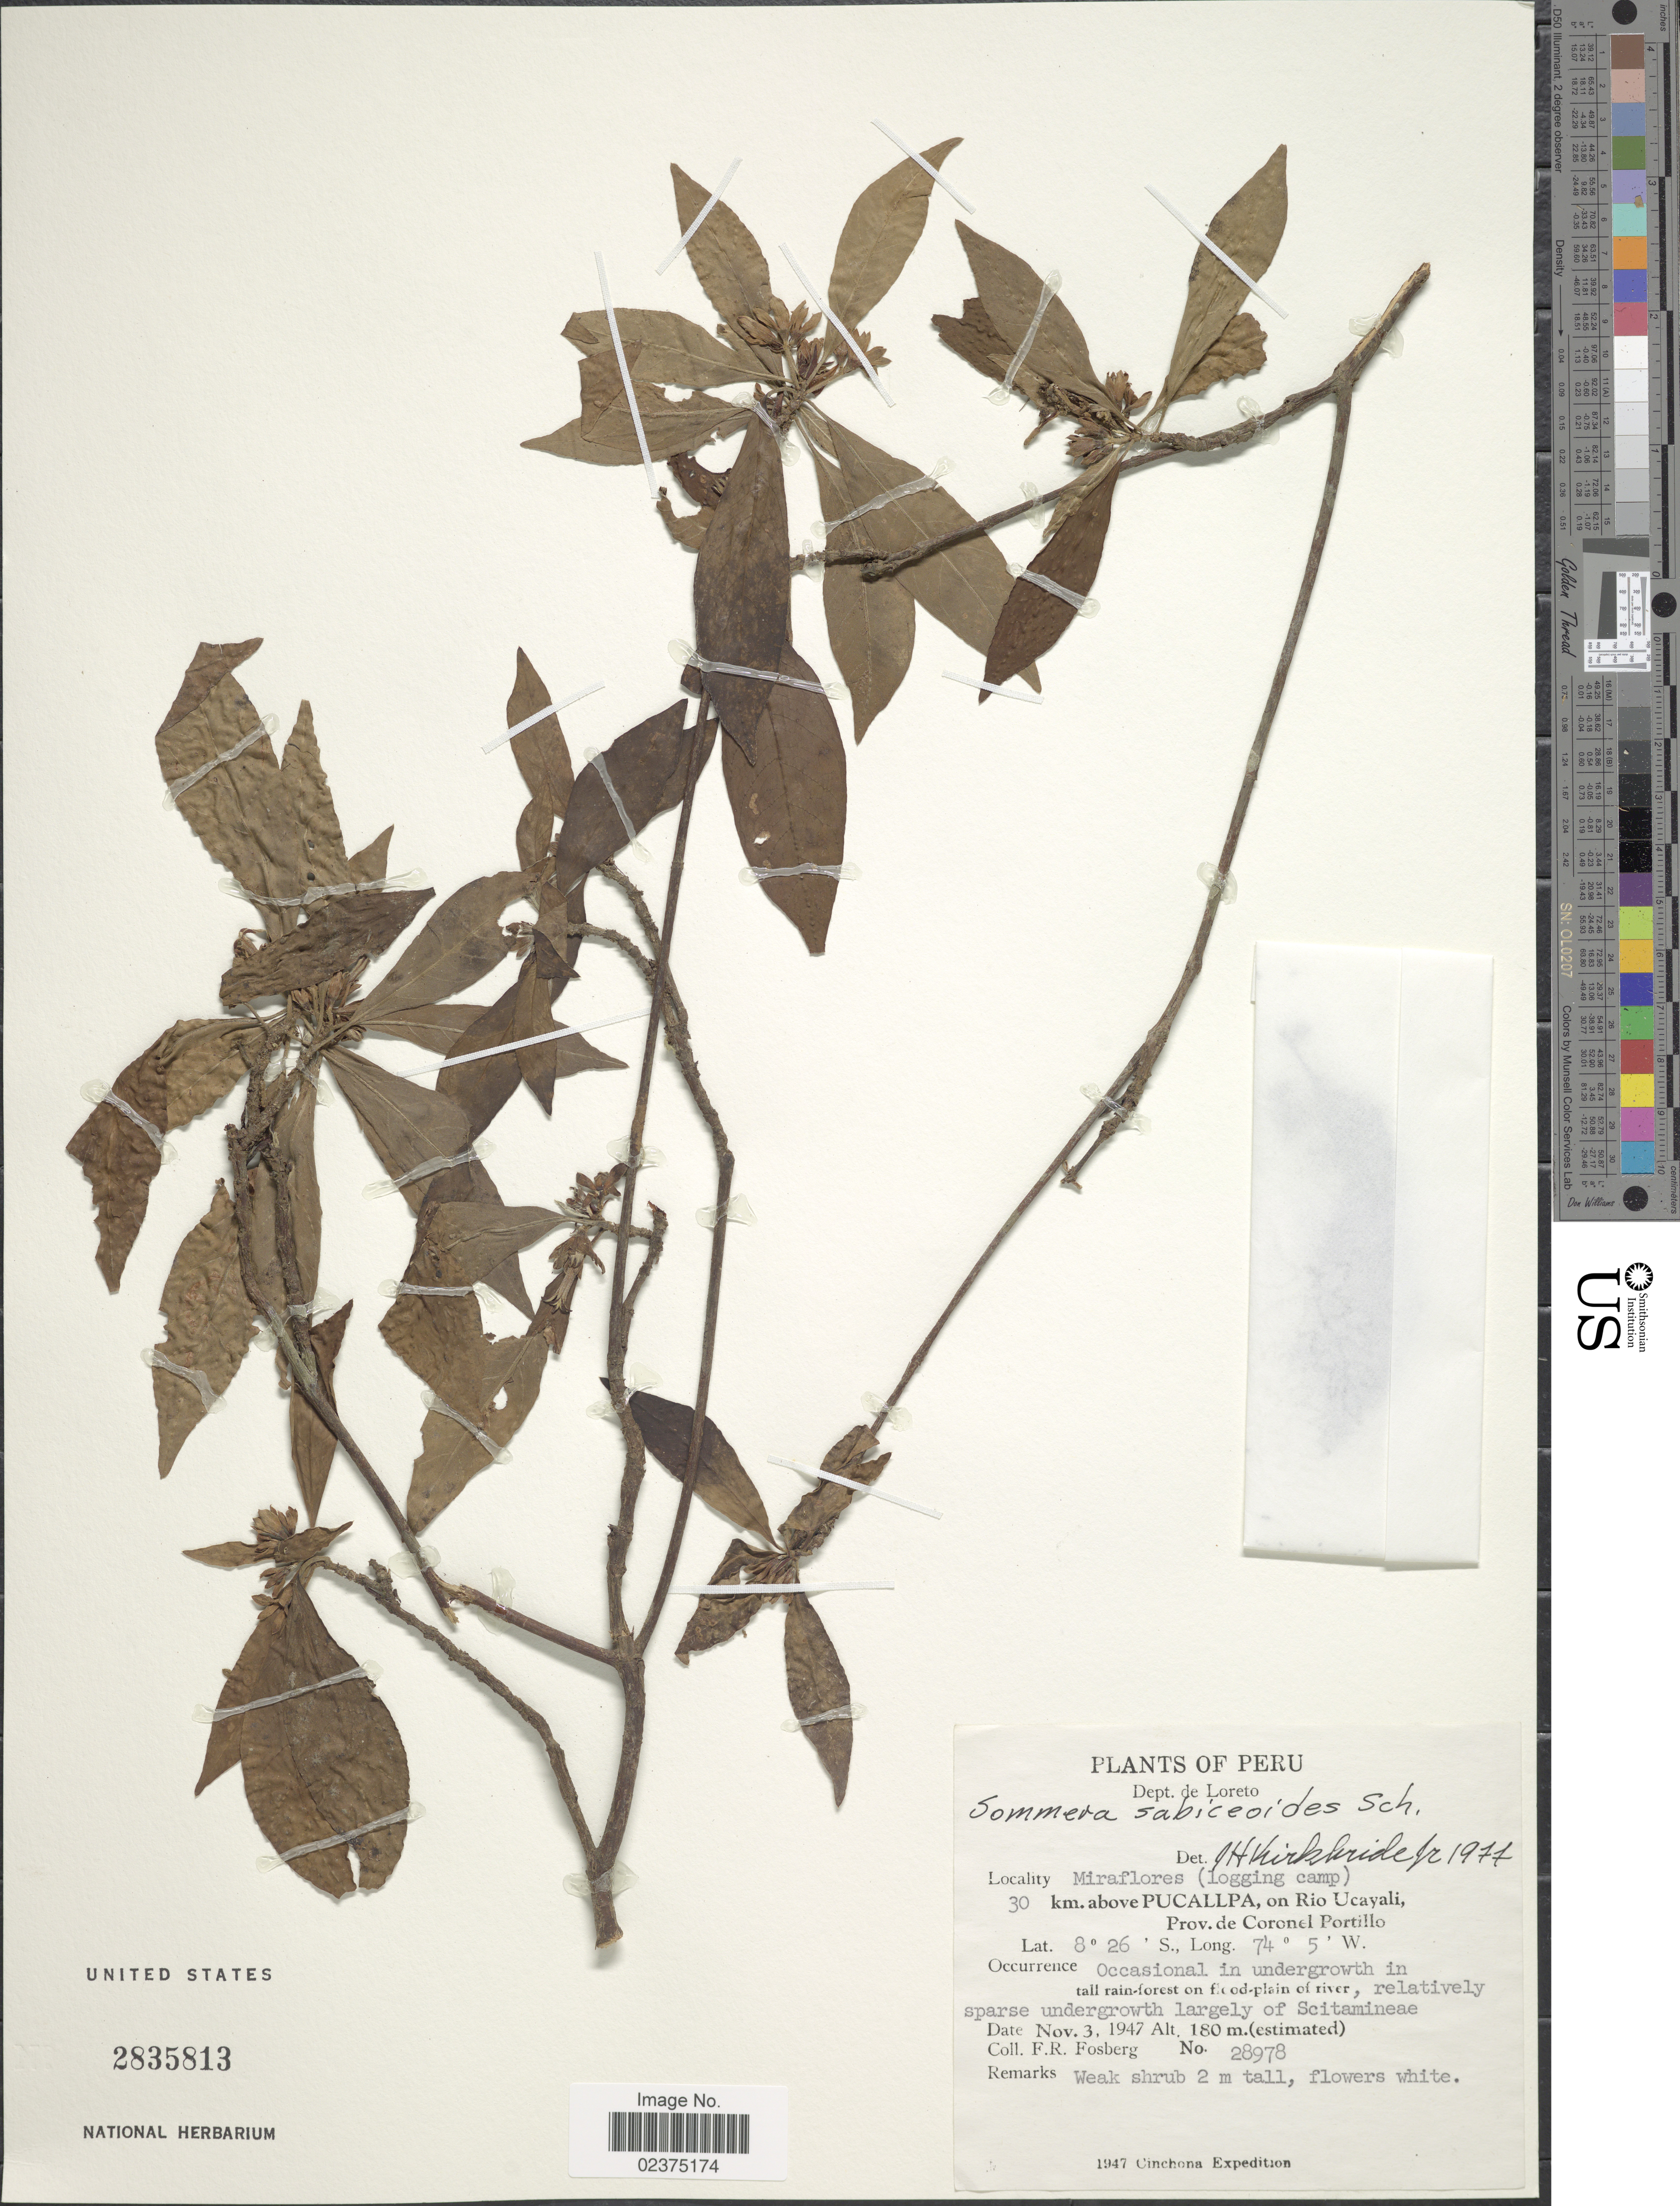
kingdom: Plantae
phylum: Tracheophyta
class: Magnoliopsida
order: Gentianales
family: Rubiaceae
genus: Sommera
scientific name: Sommera sabiceoides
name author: K. Schum.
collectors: F. R. Fosberg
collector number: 28978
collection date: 1947-11-03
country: Peru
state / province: Loreto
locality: Dept. de Loreto, Miraflores (logging camp) 30 km above Pucallpa, on Rio Ucayali, Prov. de Coronel Portillo, Occasional in undergrowth in tall rain-forest on flood-plain of river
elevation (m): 180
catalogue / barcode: US 2835813